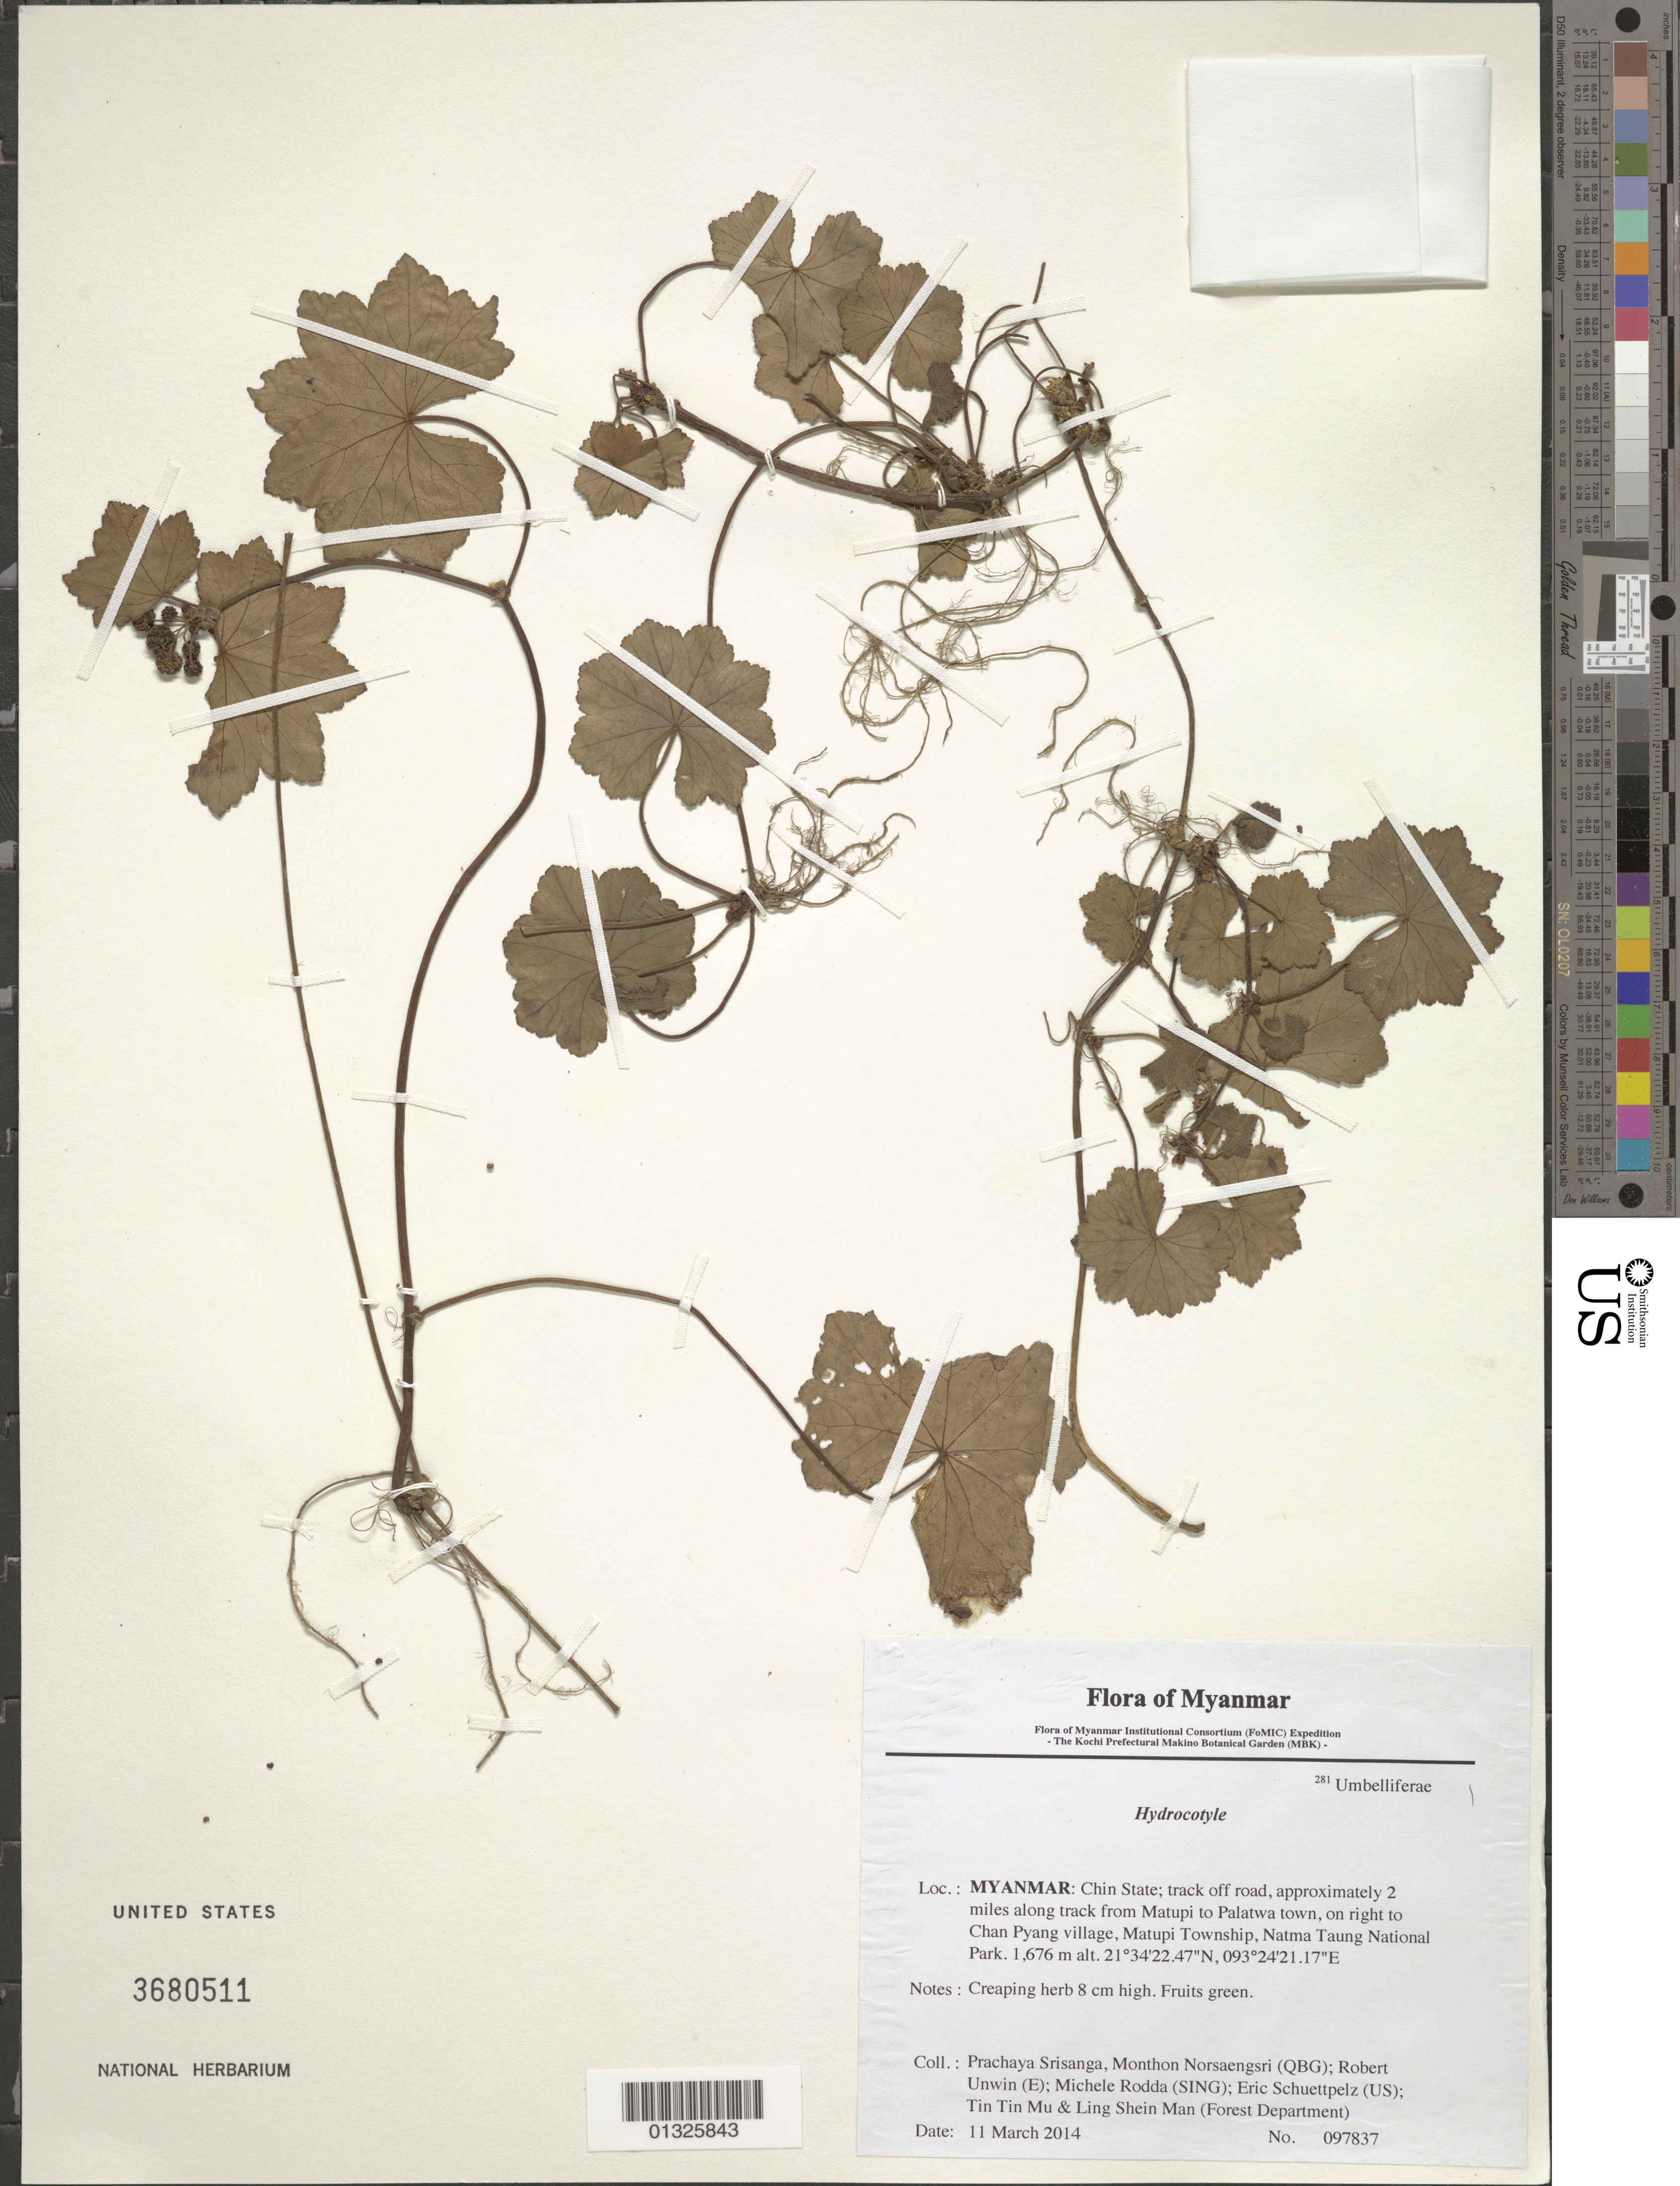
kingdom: Plantae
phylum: Tracheophyta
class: Magnoliopsida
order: Apiales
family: Araliaceae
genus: Hydrocotyle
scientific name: Hydrocotyle sp.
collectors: P. Srisanga, M. Norsaengsri, R. Unwin, M. Rodda, E. Schuettpelz, Tin Tin Mu & Ling Shein Man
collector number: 97837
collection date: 2014-03-11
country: Myanmar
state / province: Chin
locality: Track off road, approximately 2 miles along track from Matupi to Palatwa town, on right to Chan Pyang village, Matupi Township, Natma Taung National Park.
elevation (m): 1676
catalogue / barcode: US 3680511